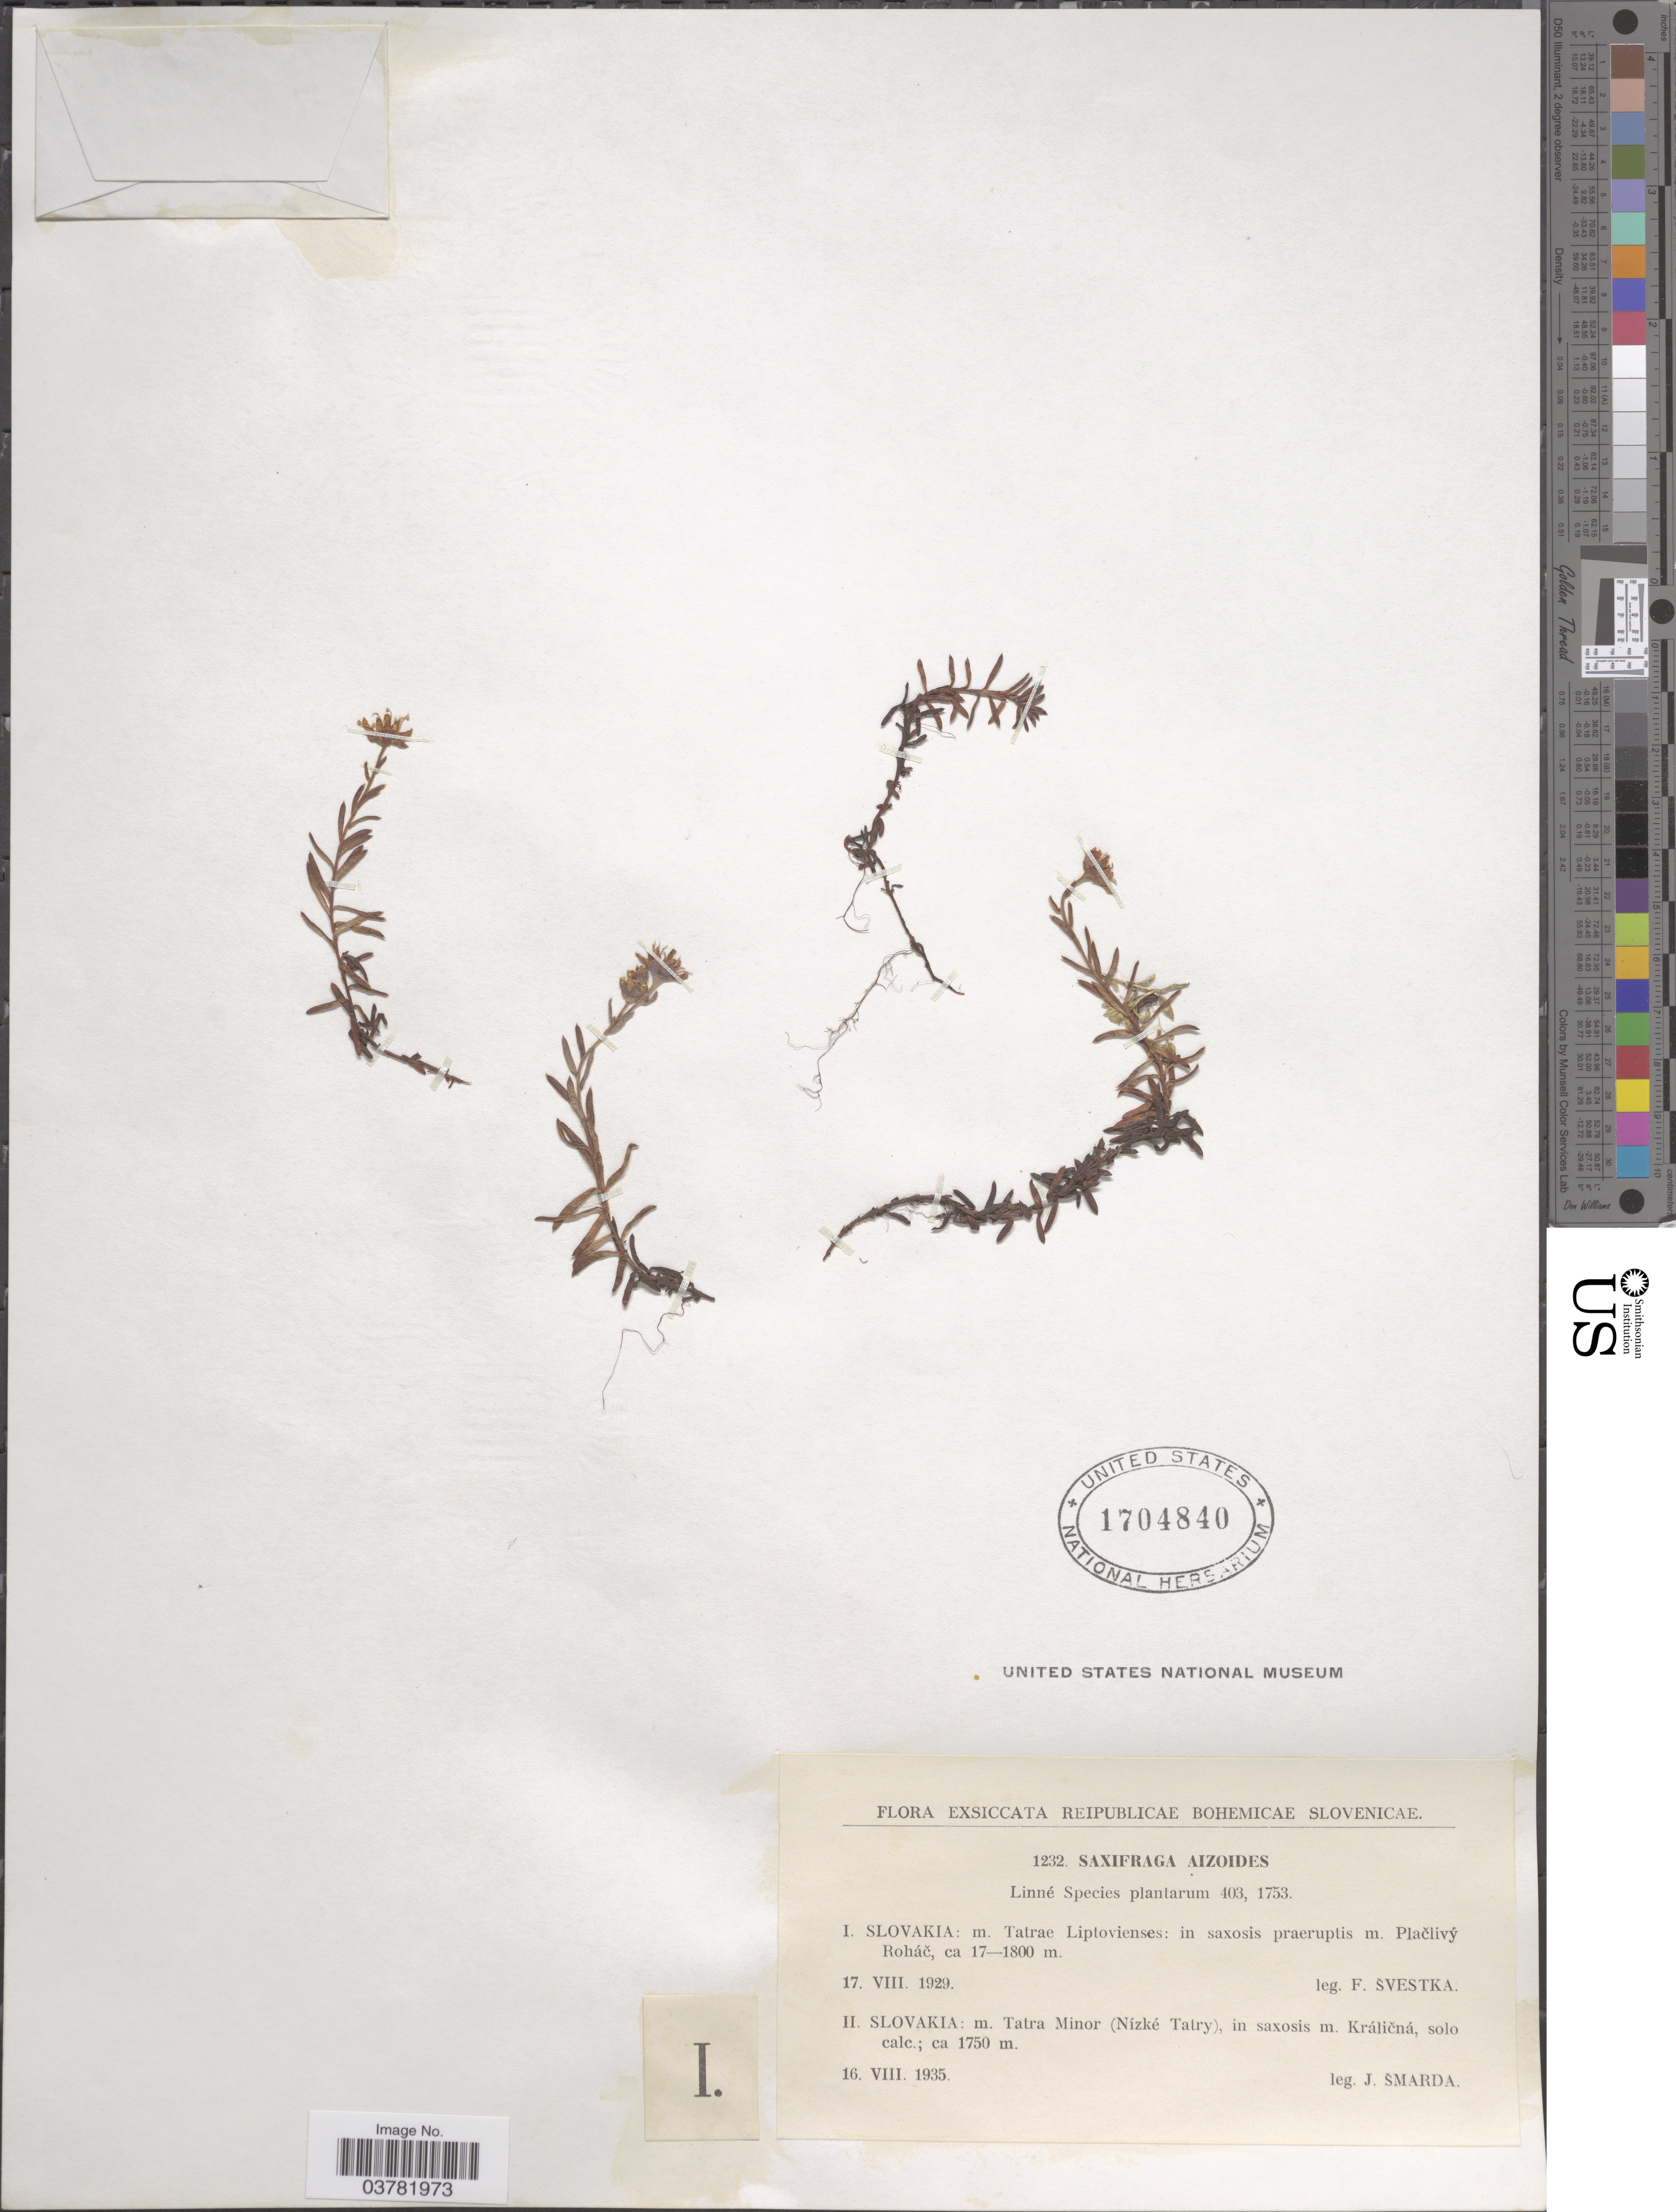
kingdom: Plantae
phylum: Tracheophyta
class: Magnoliopsida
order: Saxifragales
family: Saxifragaceae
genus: Saxifraga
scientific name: Saxifraga aizoides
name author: L.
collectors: F. Svestka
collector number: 1232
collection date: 1929-08-17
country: Slovakia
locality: Slovakia: m. Tatrae Liptovienses: in saxosis praeruptis m. Plačlivý Roháč.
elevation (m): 1700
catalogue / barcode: US 1704840